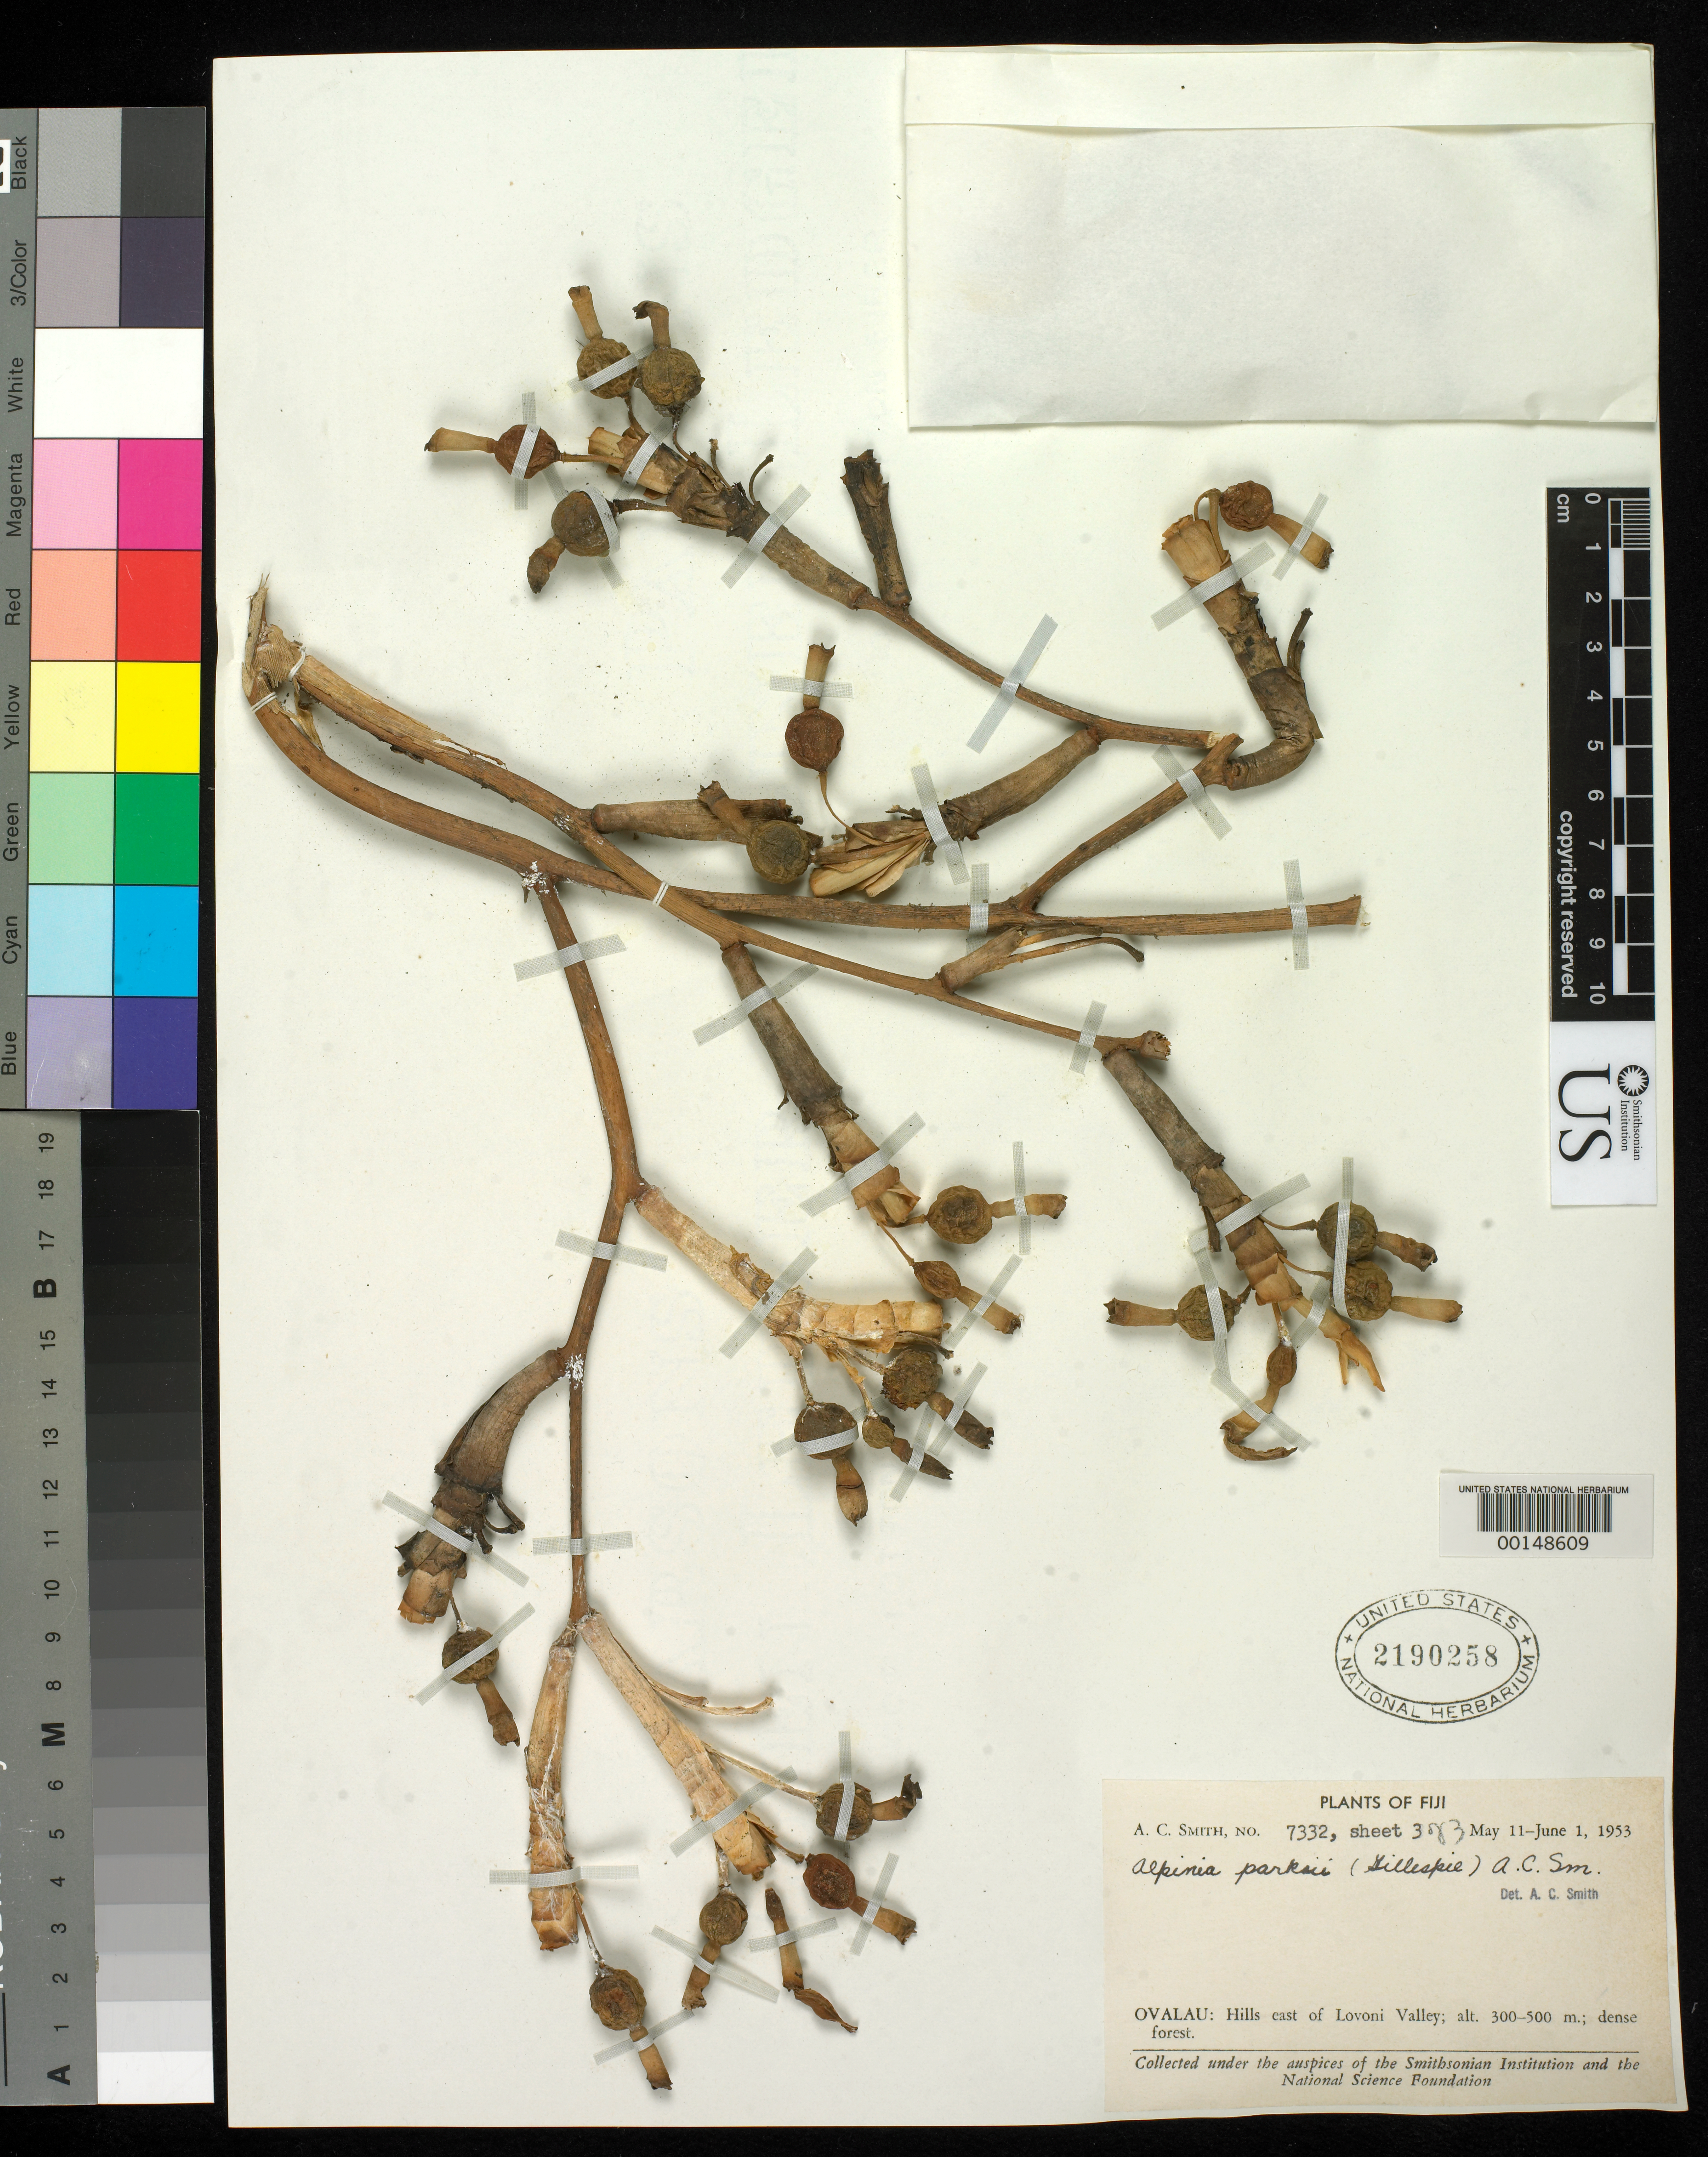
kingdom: Plantae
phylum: Tracheophyta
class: Liliopsida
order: Zingiberales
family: Zingiberaceae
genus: Alpinia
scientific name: Alpinia parksii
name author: (Gillespie) A.C. Sm.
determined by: Smith, A. C.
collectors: A. C. Smith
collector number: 7332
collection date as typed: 11 May 1953 to 01 Jun 1953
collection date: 1953-05-11/1953-06-01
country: Fiji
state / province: Eastern Division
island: Ovalau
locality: Ovalau, hills E of Lovoni Valley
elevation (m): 300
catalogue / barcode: US 2190258